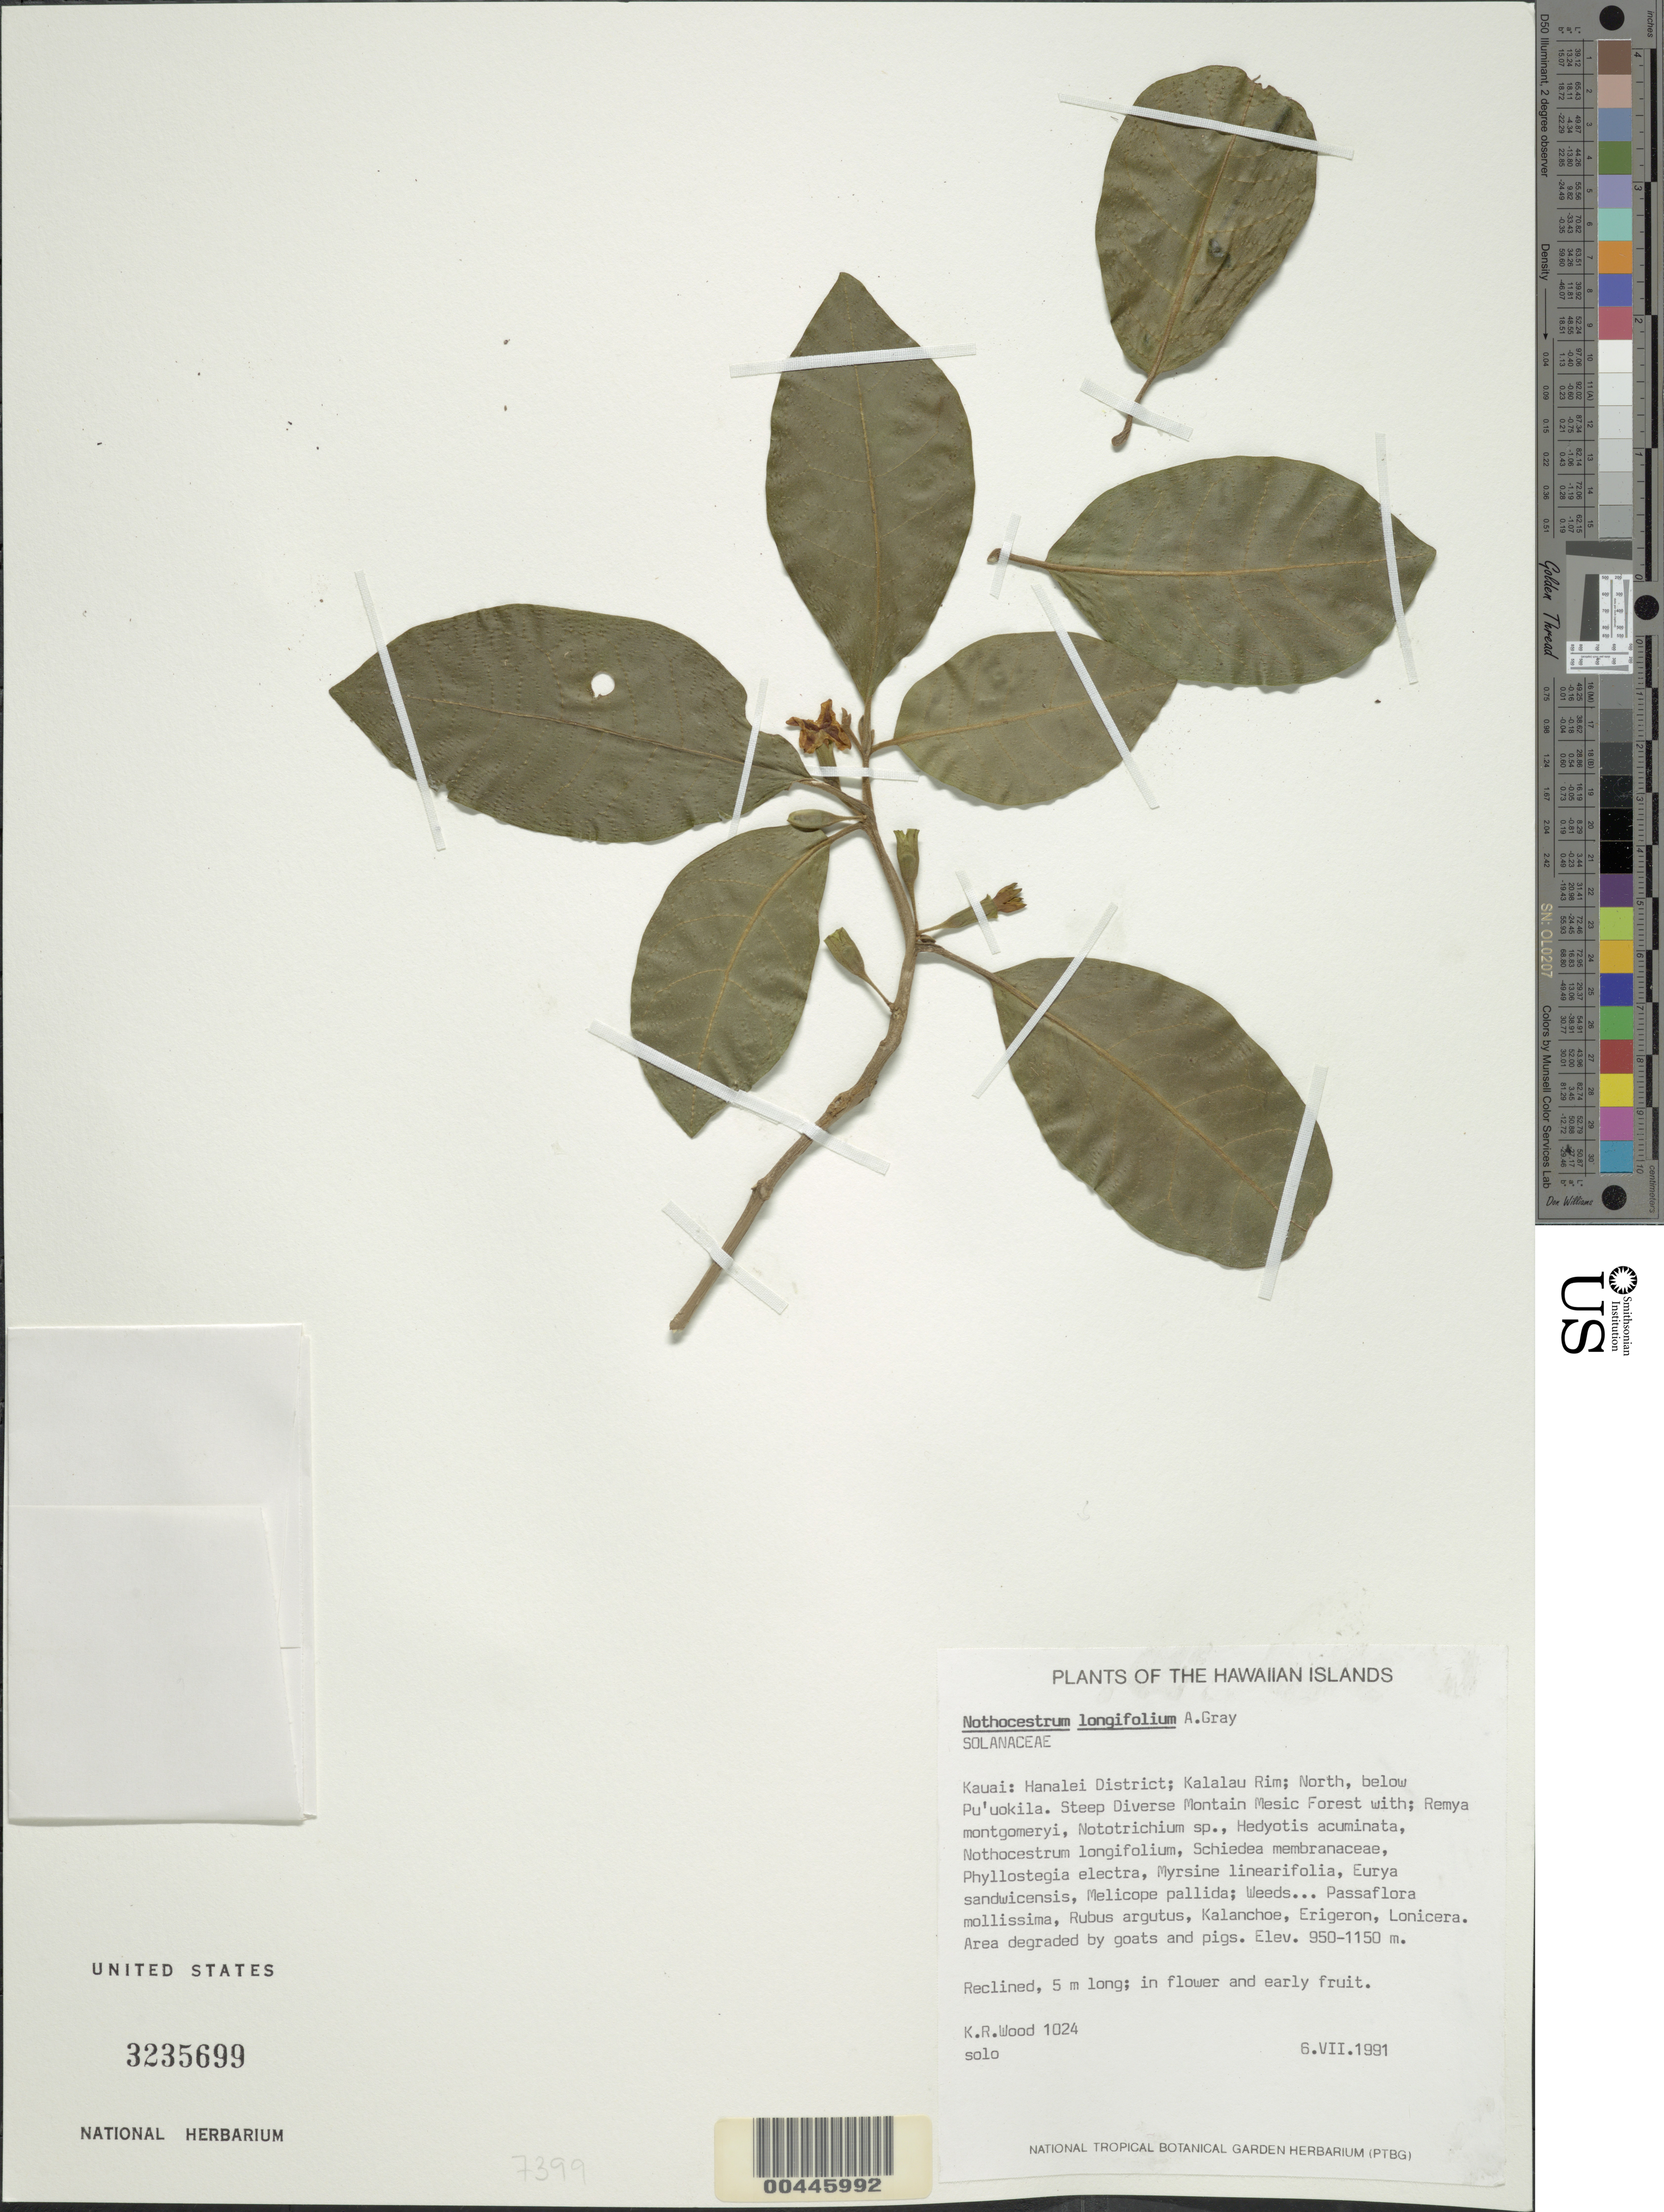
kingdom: Plantae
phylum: Tracheophyta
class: Magnoliopsida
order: Solanales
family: Solanaceae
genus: Nothocestrum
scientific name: Nothocestrum longifolium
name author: A. Gray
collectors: K. R. Wood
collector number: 1024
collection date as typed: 6 Jul 1991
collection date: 1991-07-06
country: United States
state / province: Hawaii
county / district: Kauai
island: Kaua'i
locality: Hanalei Dist., Kalalau Rim, N, below Puuokila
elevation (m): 950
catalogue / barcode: US 3235699